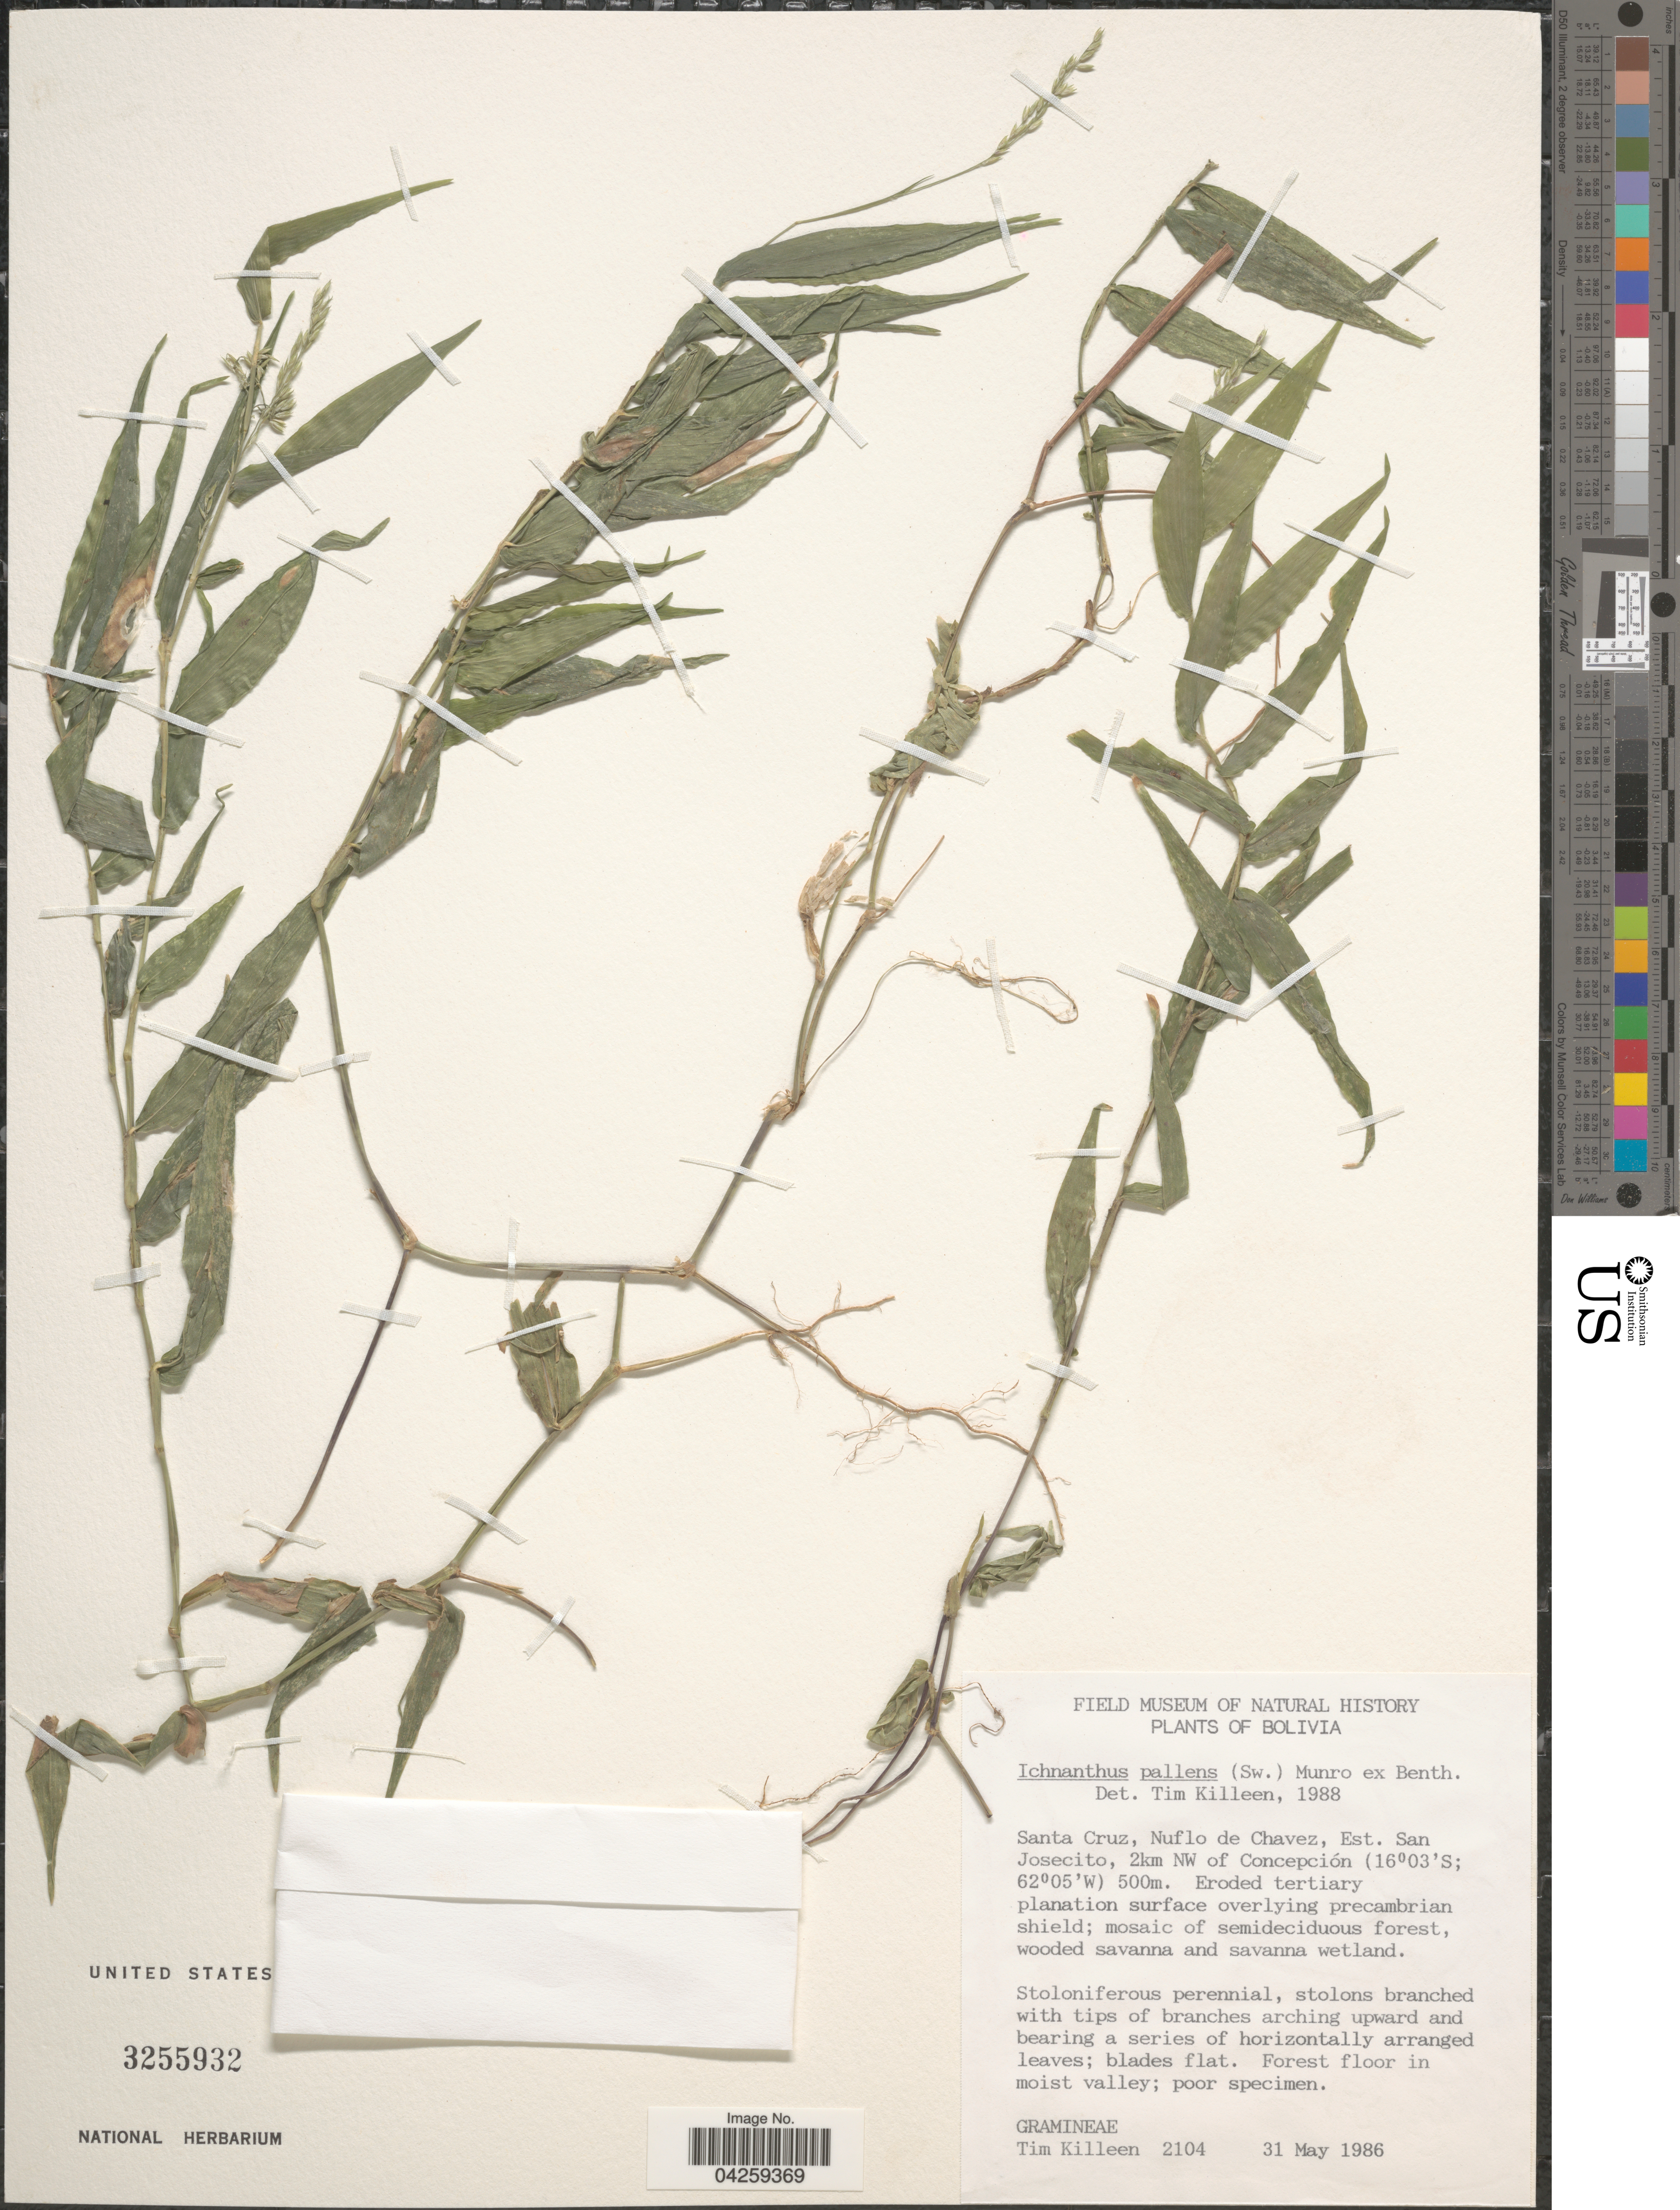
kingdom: Plantae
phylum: Tracheophyta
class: Liliopsida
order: Poales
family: Poaceae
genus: Ichnanthus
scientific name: Ichnanthus pallens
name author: (Sw.) Munro ex Benth.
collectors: T. J. Killeen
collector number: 2104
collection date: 1986-05-31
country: Bolivia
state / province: Santa Cruz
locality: Nuflo de Chavez, Est. San Josecito, 2km NW of Concepción.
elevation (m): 500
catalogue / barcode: US 3255932